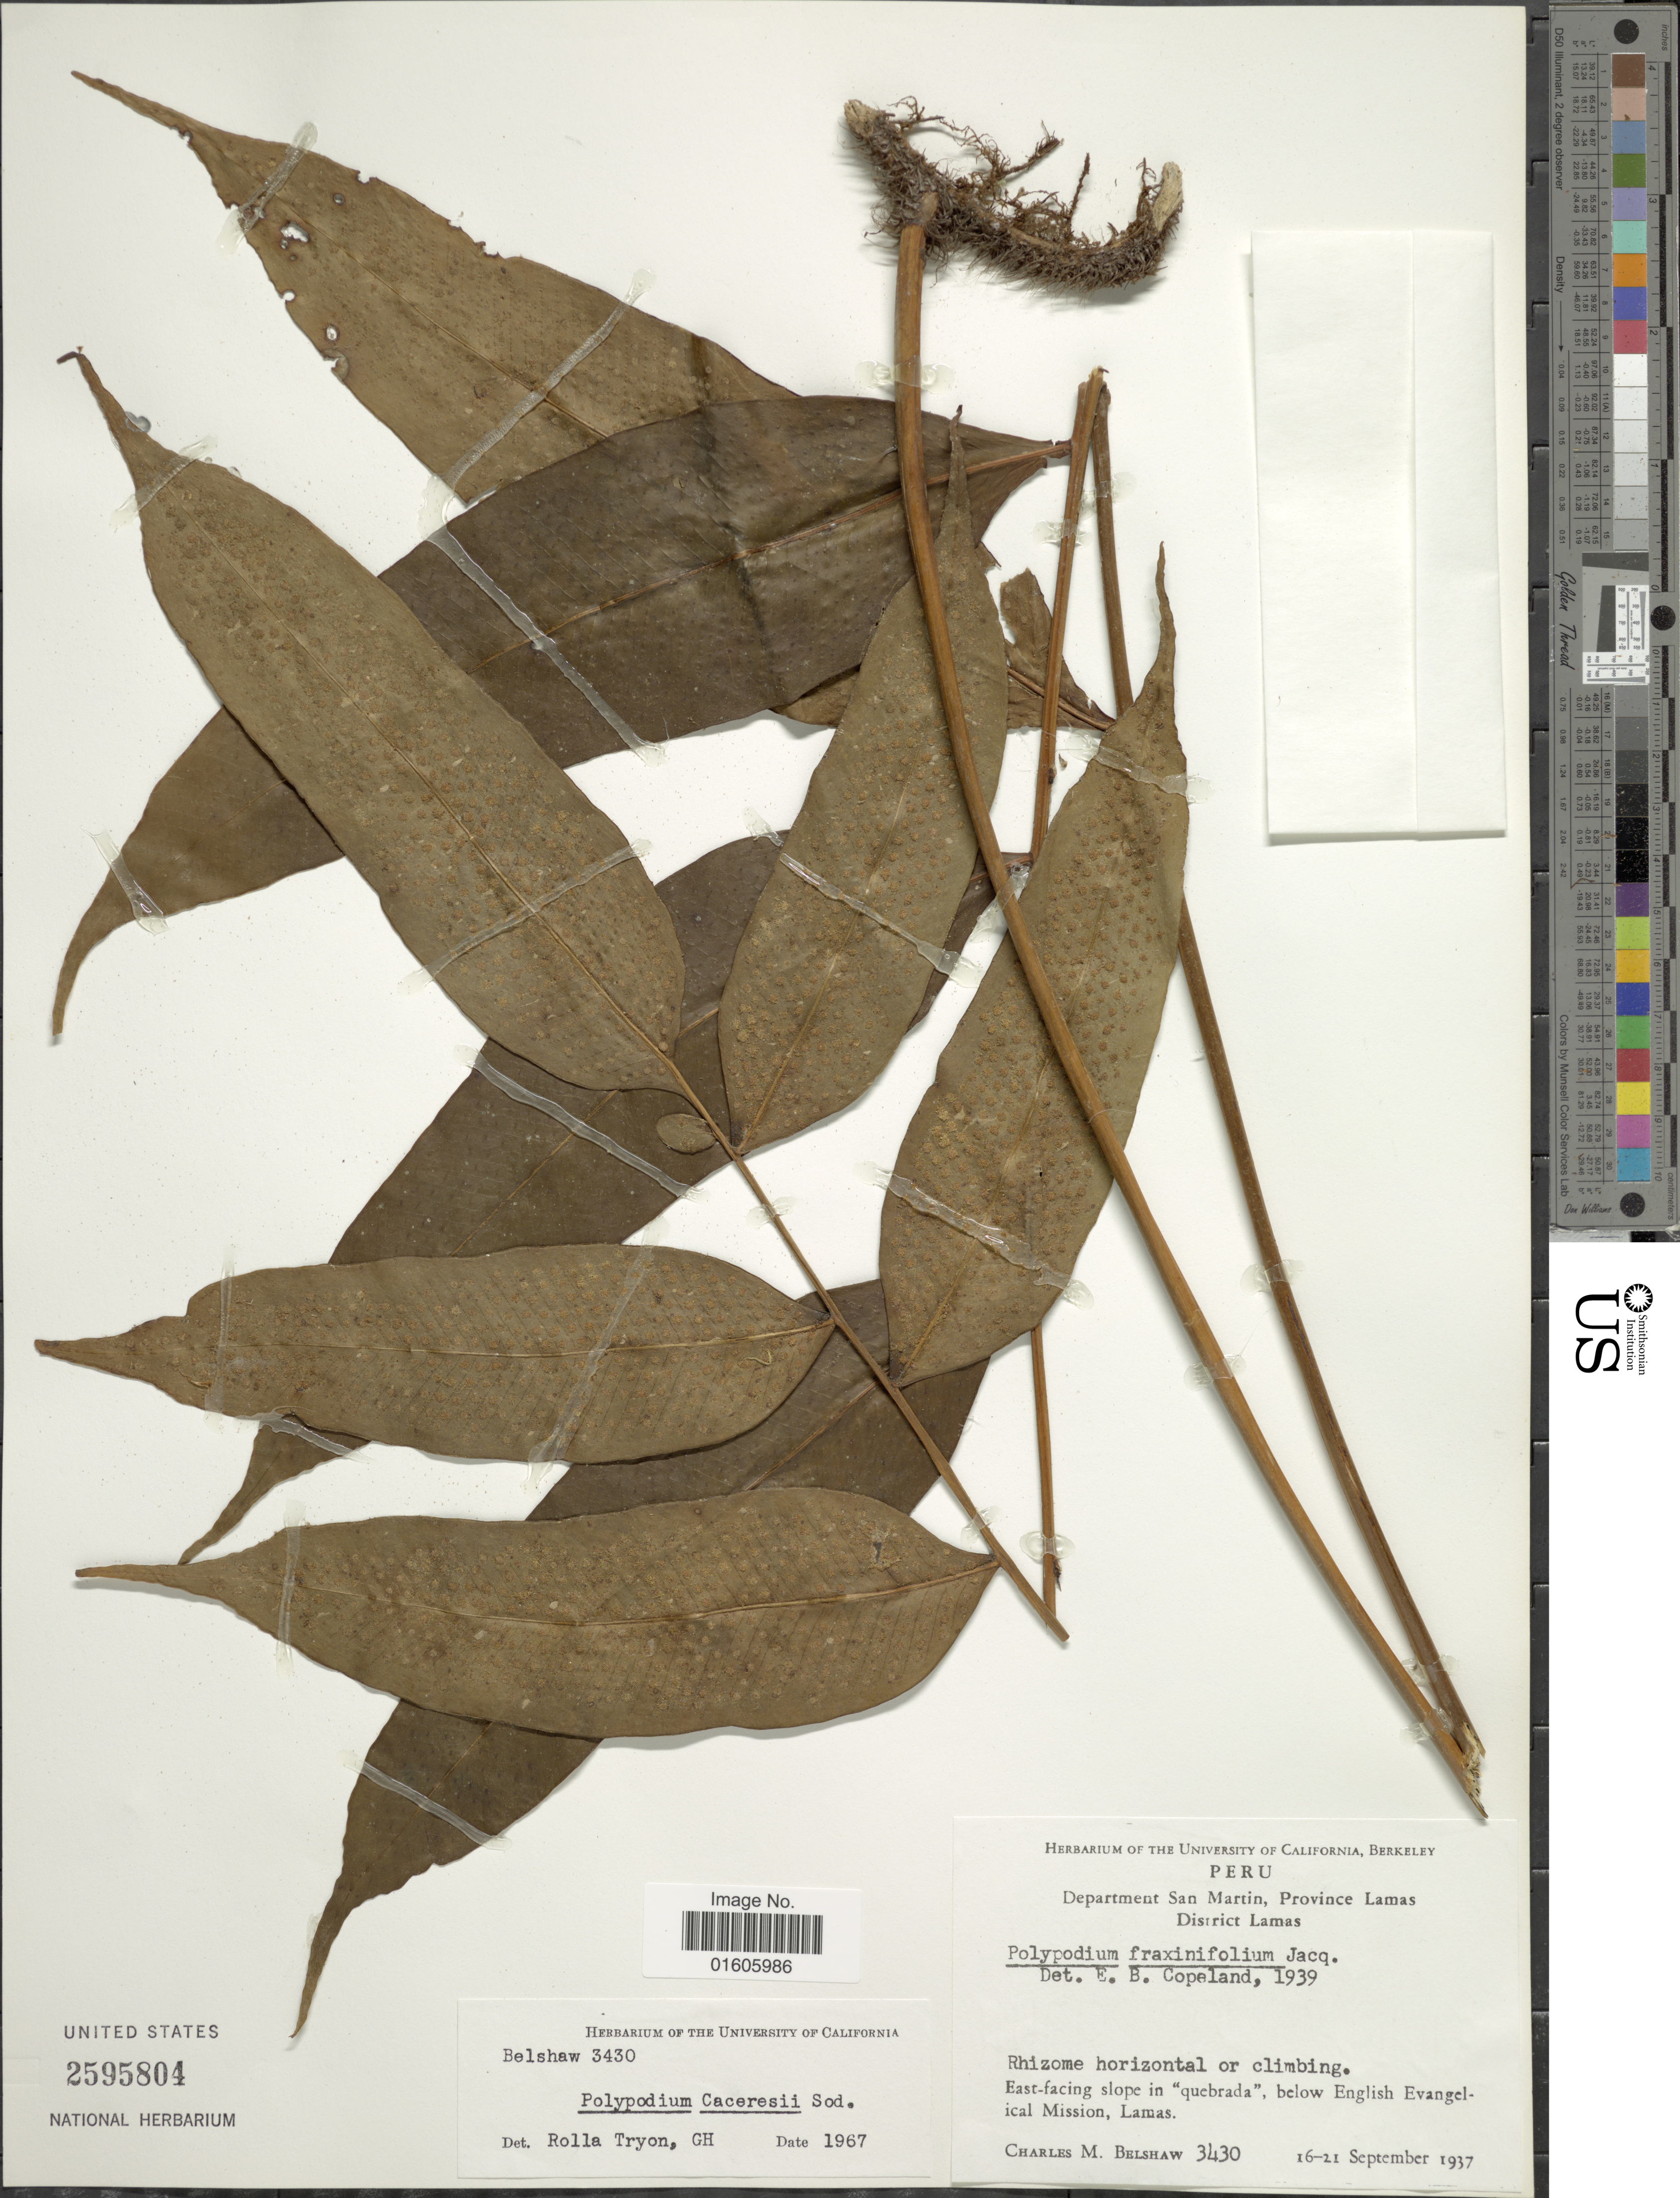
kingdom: Plantae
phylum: Tracheophyta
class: Polypodiopsida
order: Polypodiales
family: Polypodiaceae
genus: Serpocaulon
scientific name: Serpocaulon caceresii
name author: A.R. Sm.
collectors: C. Shaw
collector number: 3430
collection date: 1937-09-16/1937-09-21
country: Peru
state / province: San Martín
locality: Department San Martin, Province Lamas. District Lamas. East-facing slope in "quebrada", below English Evangelical Mission, Lamas.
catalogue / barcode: US 2595804